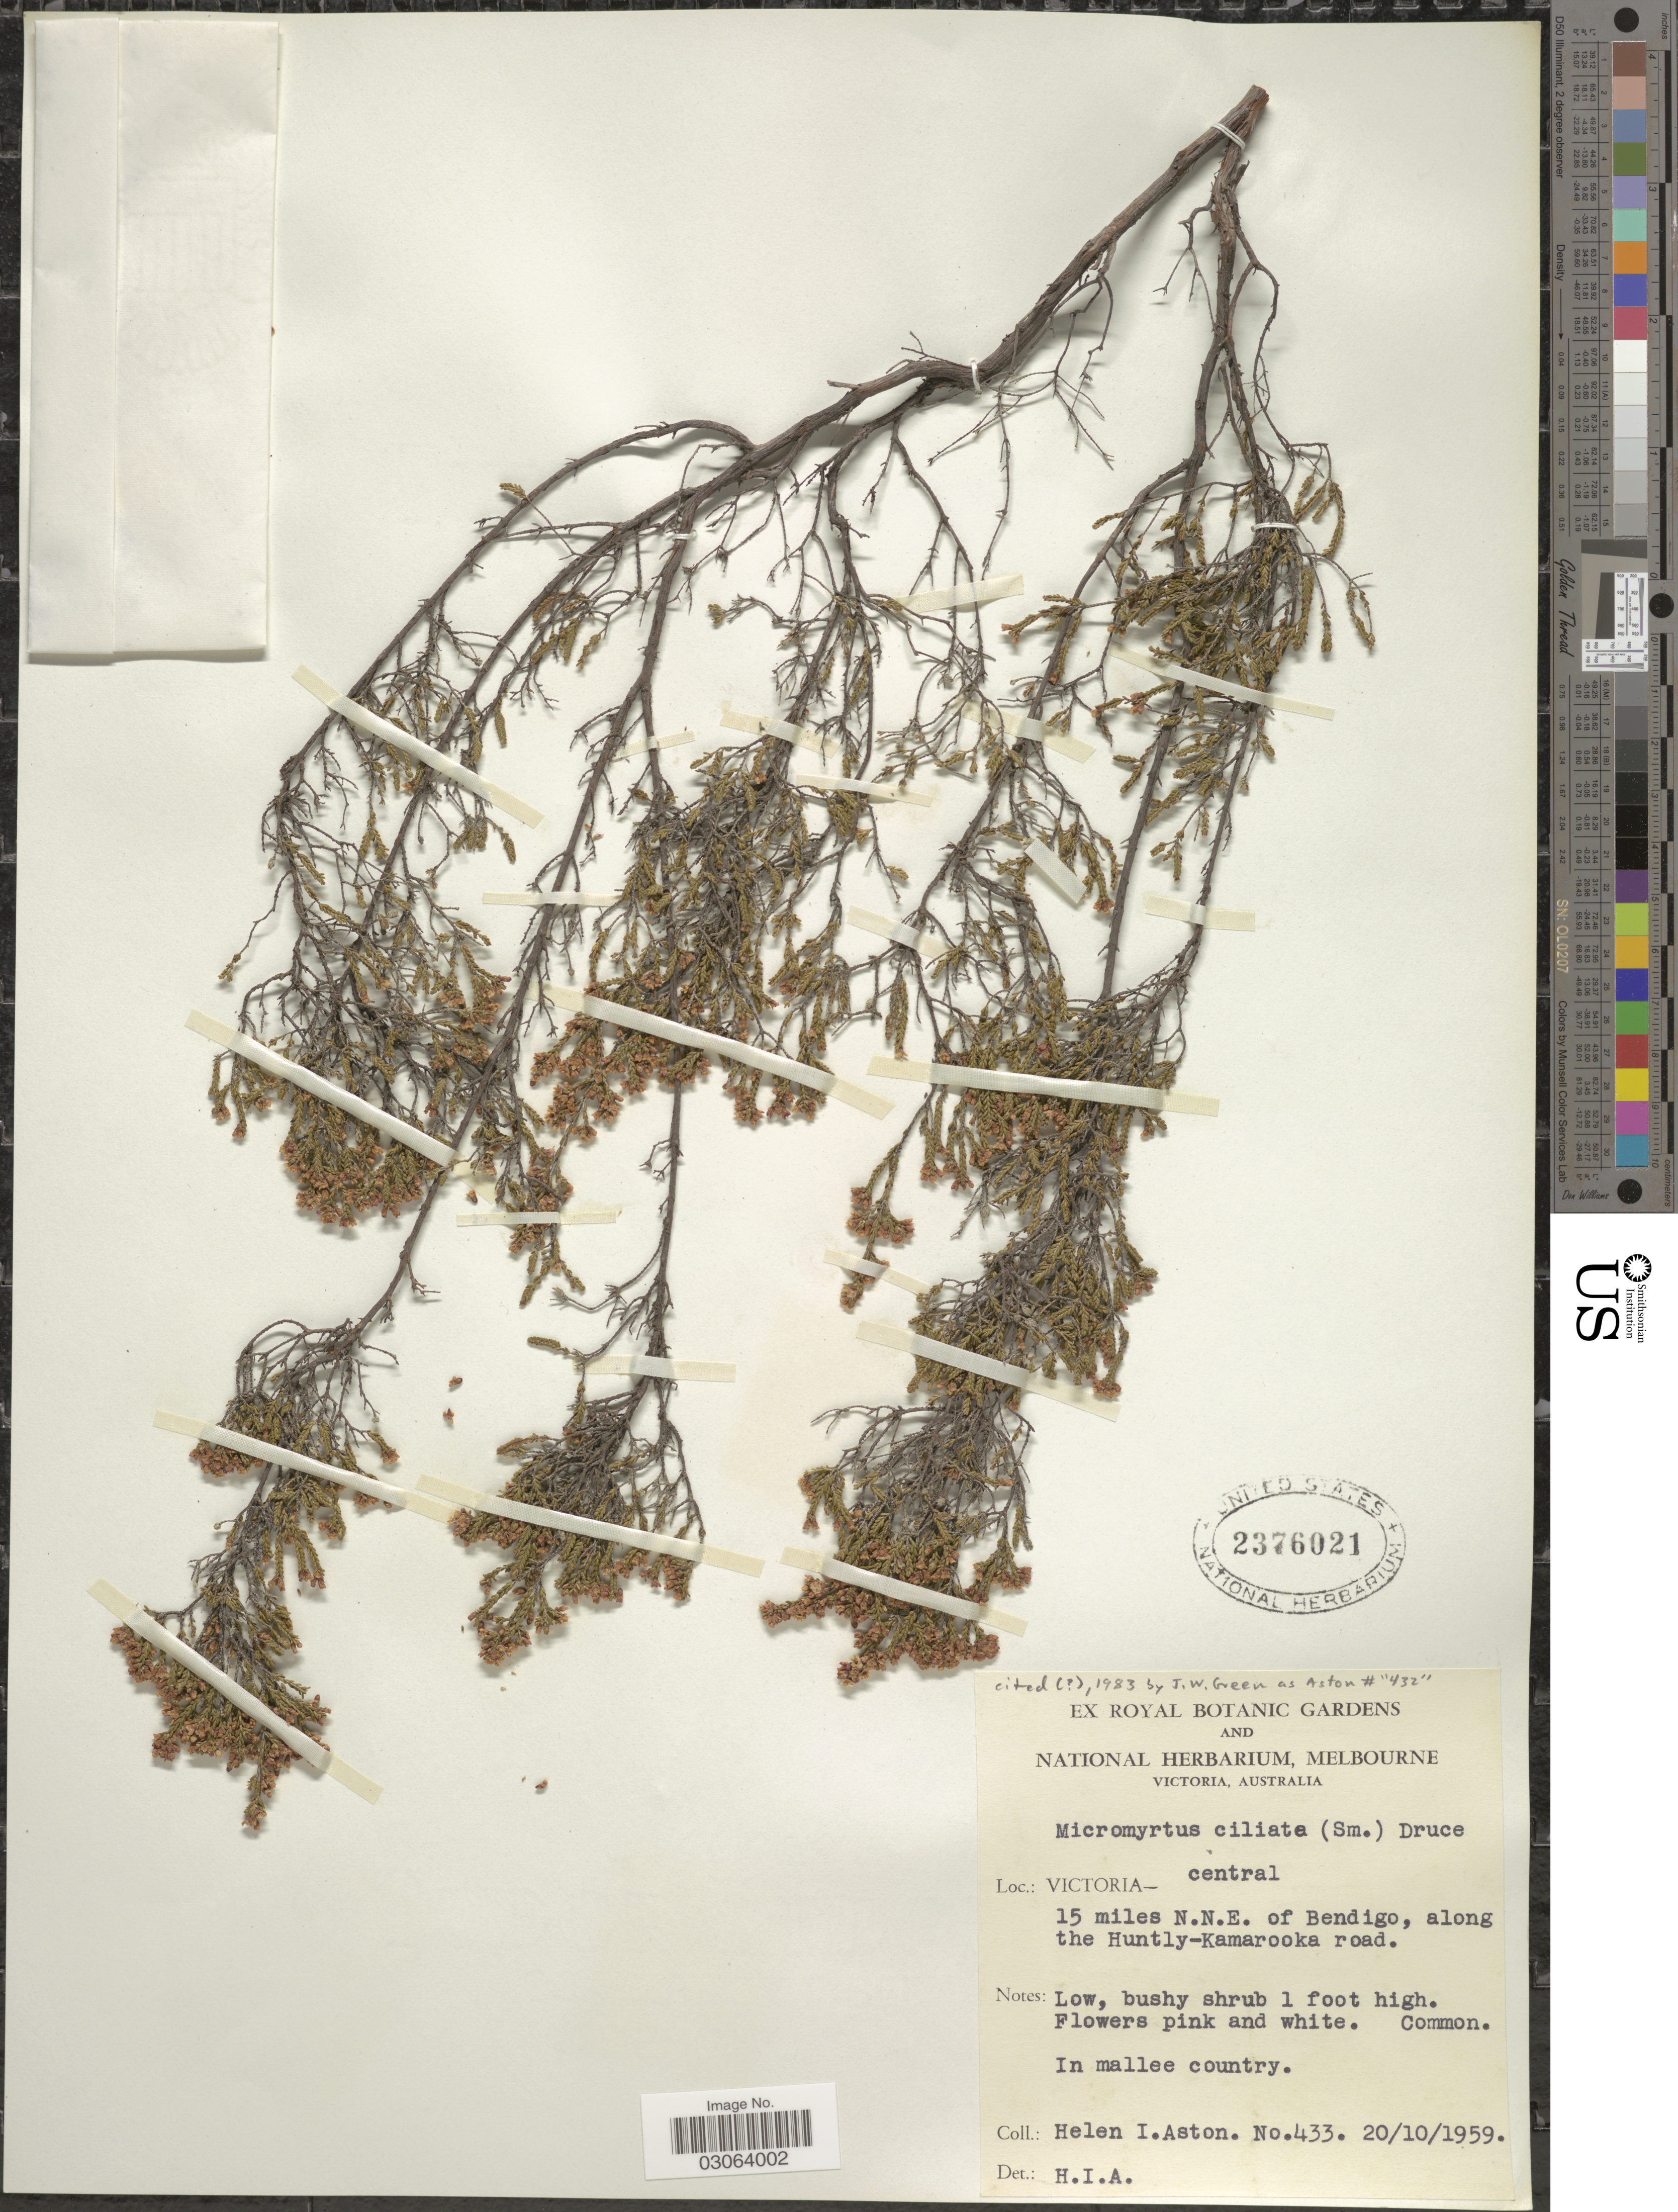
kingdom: Plantae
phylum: Tracheophyta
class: Magnoliopsida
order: Myrtales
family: Myrtaceae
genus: Micromyrtus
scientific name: Micromyrtus ciliata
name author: (Sm.) Druce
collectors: H. I. Aston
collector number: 433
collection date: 1959-10-20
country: Australia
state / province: Victoria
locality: Victoria - central, 15 miles N.N.E. of Bendigo, along the Huntly-Kamarooka road.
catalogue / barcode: US 2376021